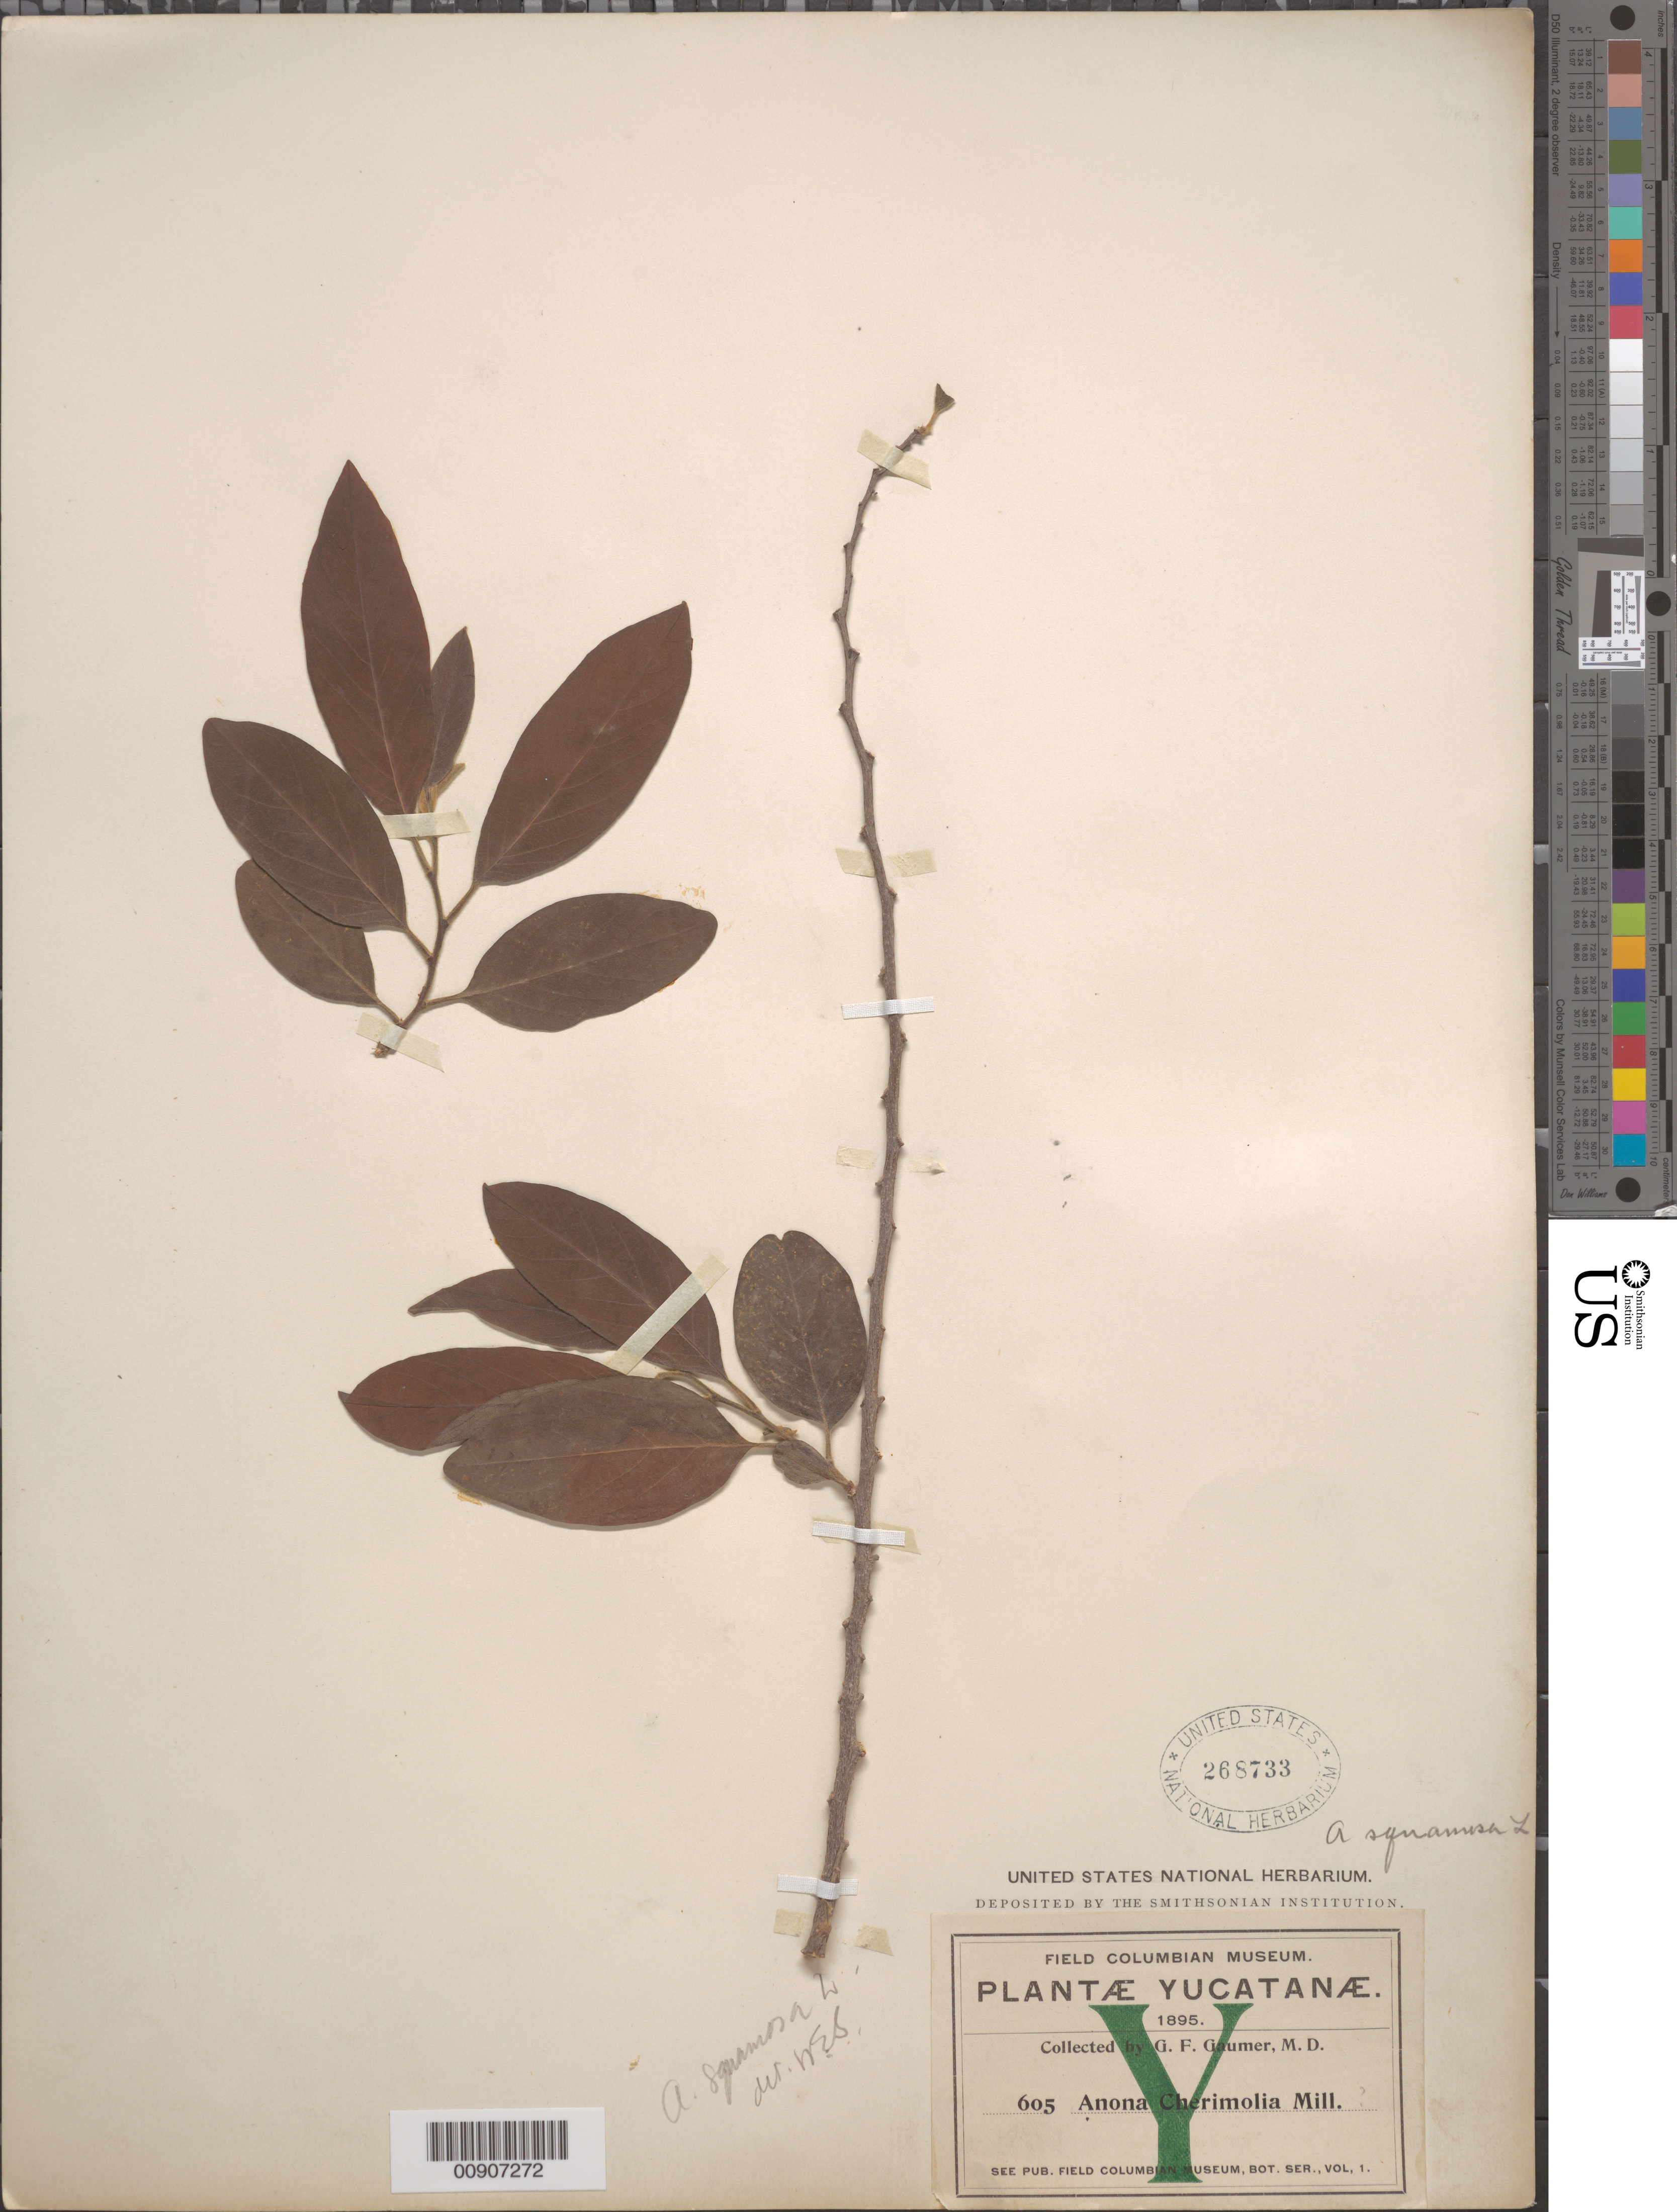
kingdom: Plantae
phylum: Tracheophyta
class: Magnoliopsida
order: Magnoliales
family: Annonaceae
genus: Annona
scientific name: Annona squamosa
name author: L.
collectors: G. F. Gaumer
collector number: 605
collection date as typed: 1895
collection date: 1895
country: Mexico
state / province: Yucatán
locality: Yucatán.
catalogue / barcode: US 268733